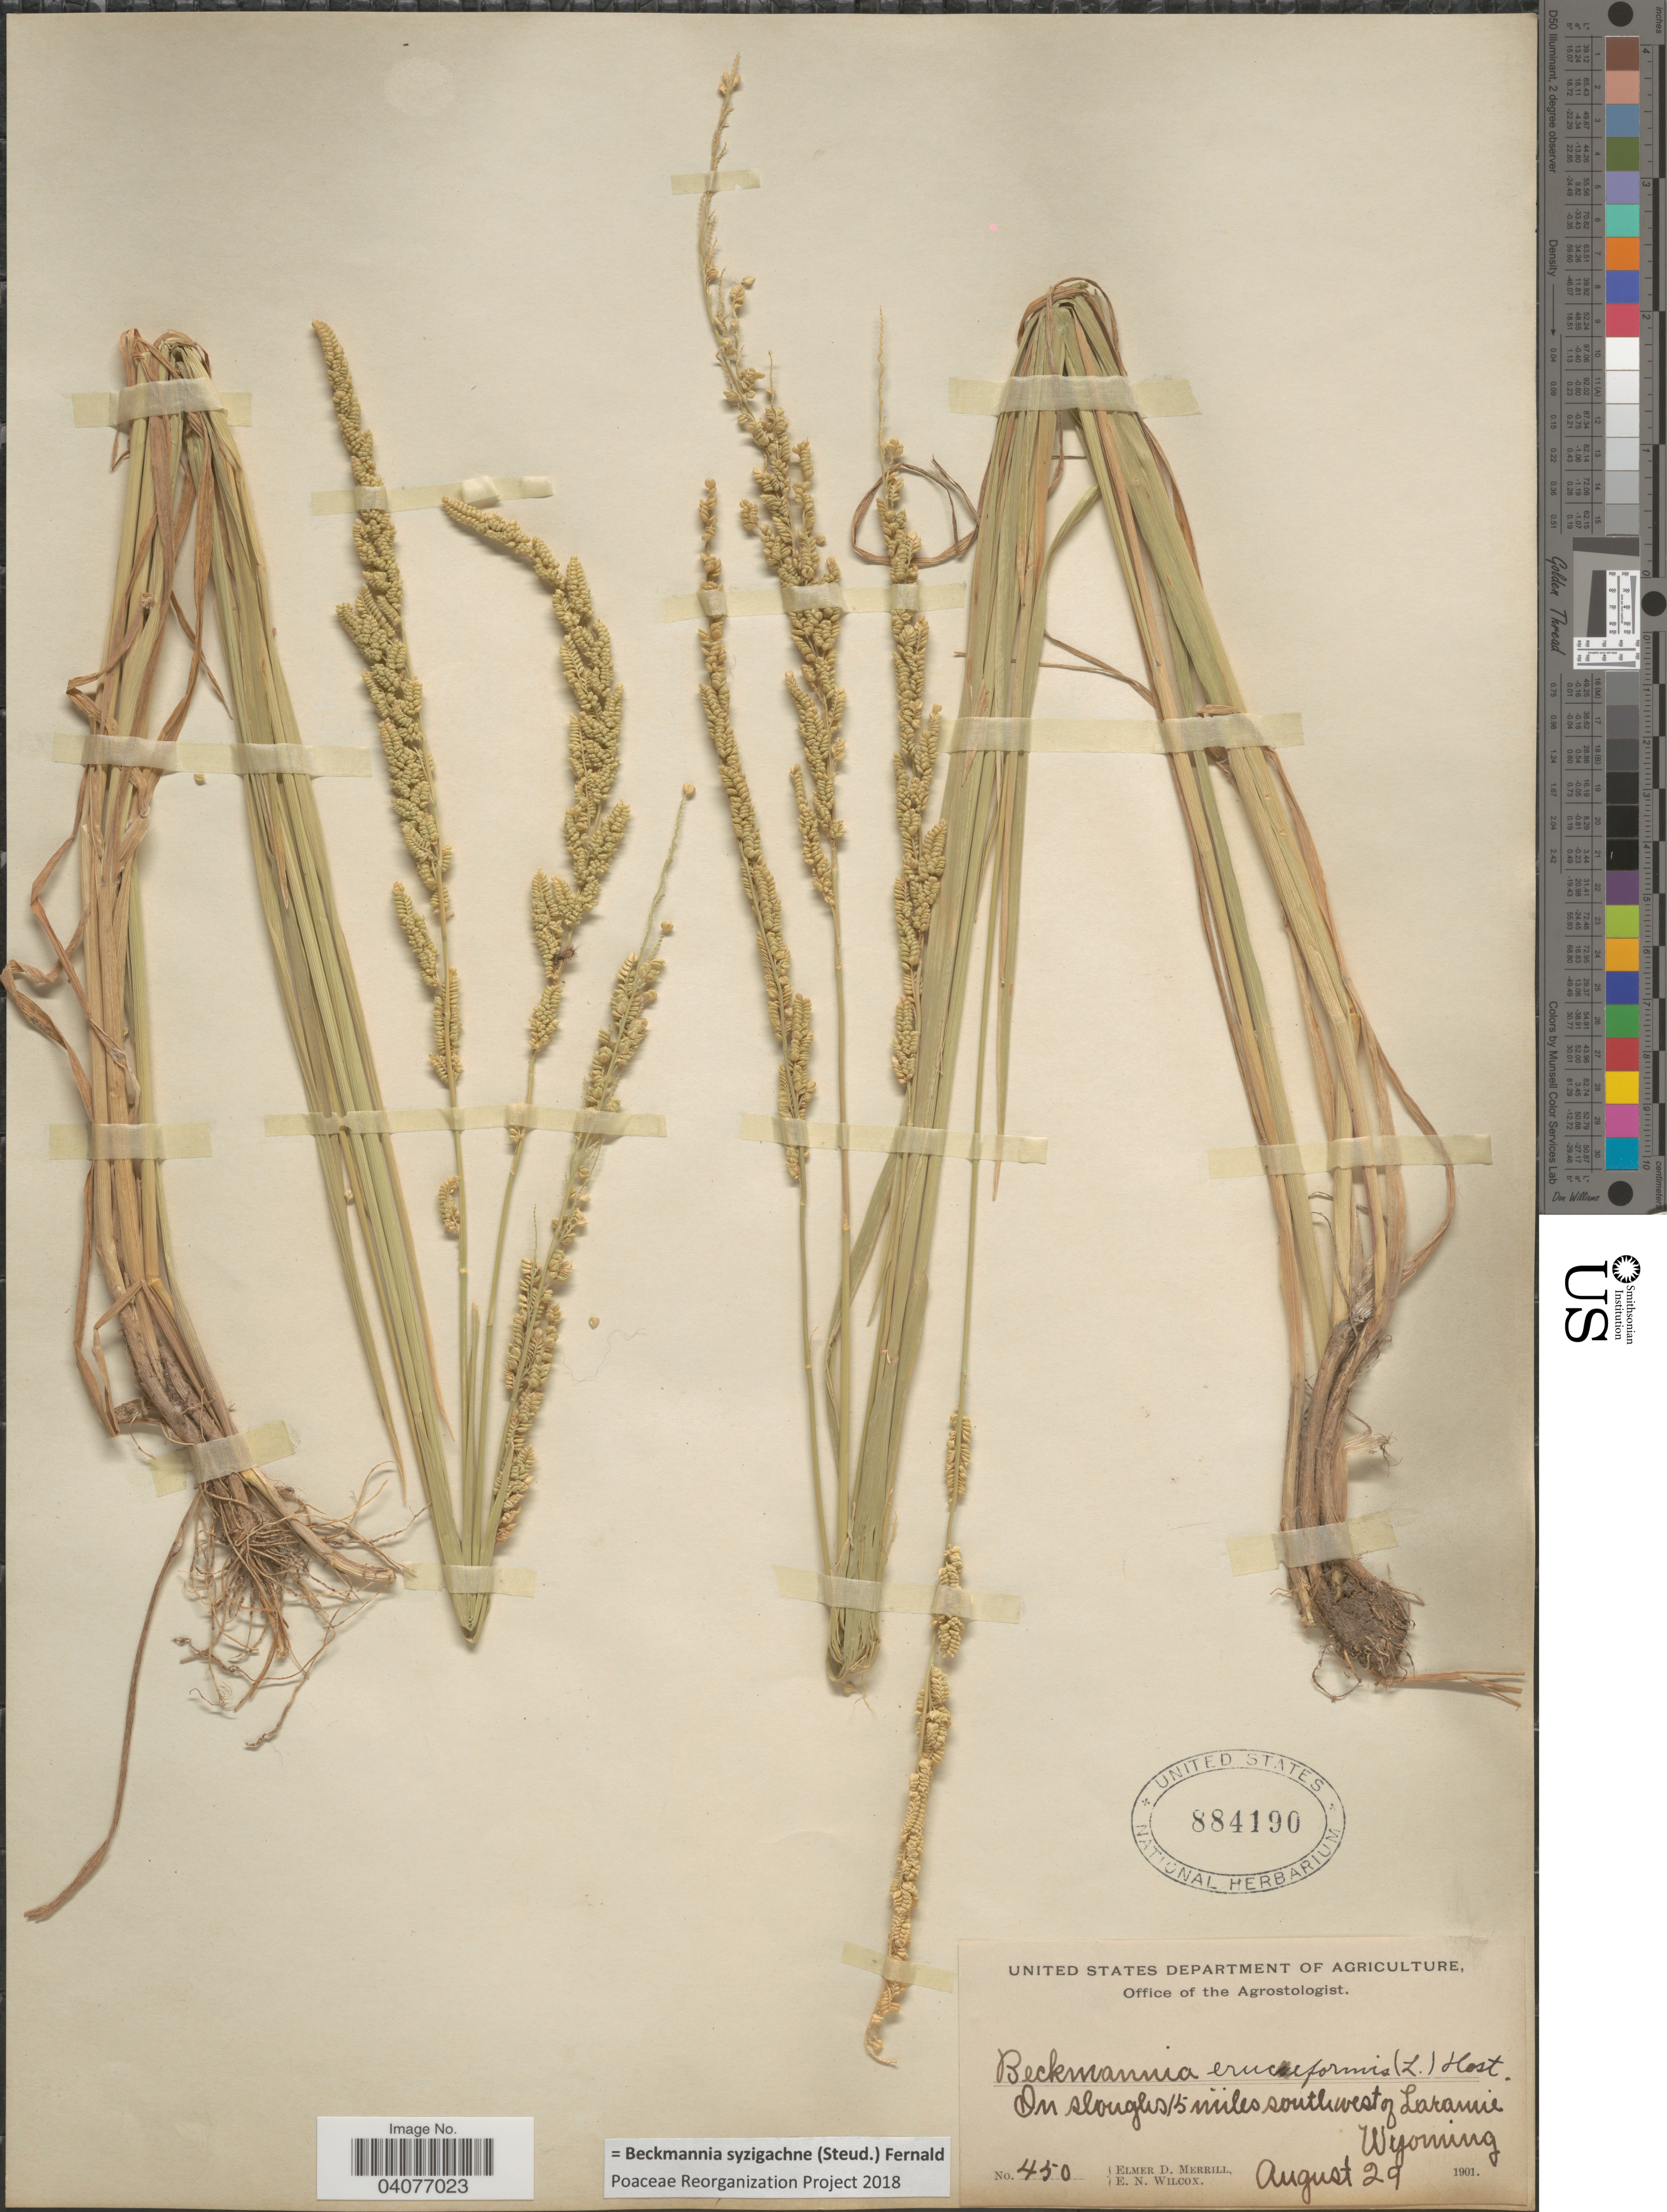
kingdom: Plantae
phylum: Tracheophyta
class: Liliopsida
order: Poales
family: Poaceae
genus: Beckmannia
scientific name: Beckmannia syzigachne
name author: (Steud.) Fernald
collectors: E. D. Merrill & E. Wilcox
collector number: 450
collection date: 1901-08-29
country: United States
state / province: Wyoming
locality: On sloughs 15 miles southwest of Laramie.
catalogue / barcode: US 884190